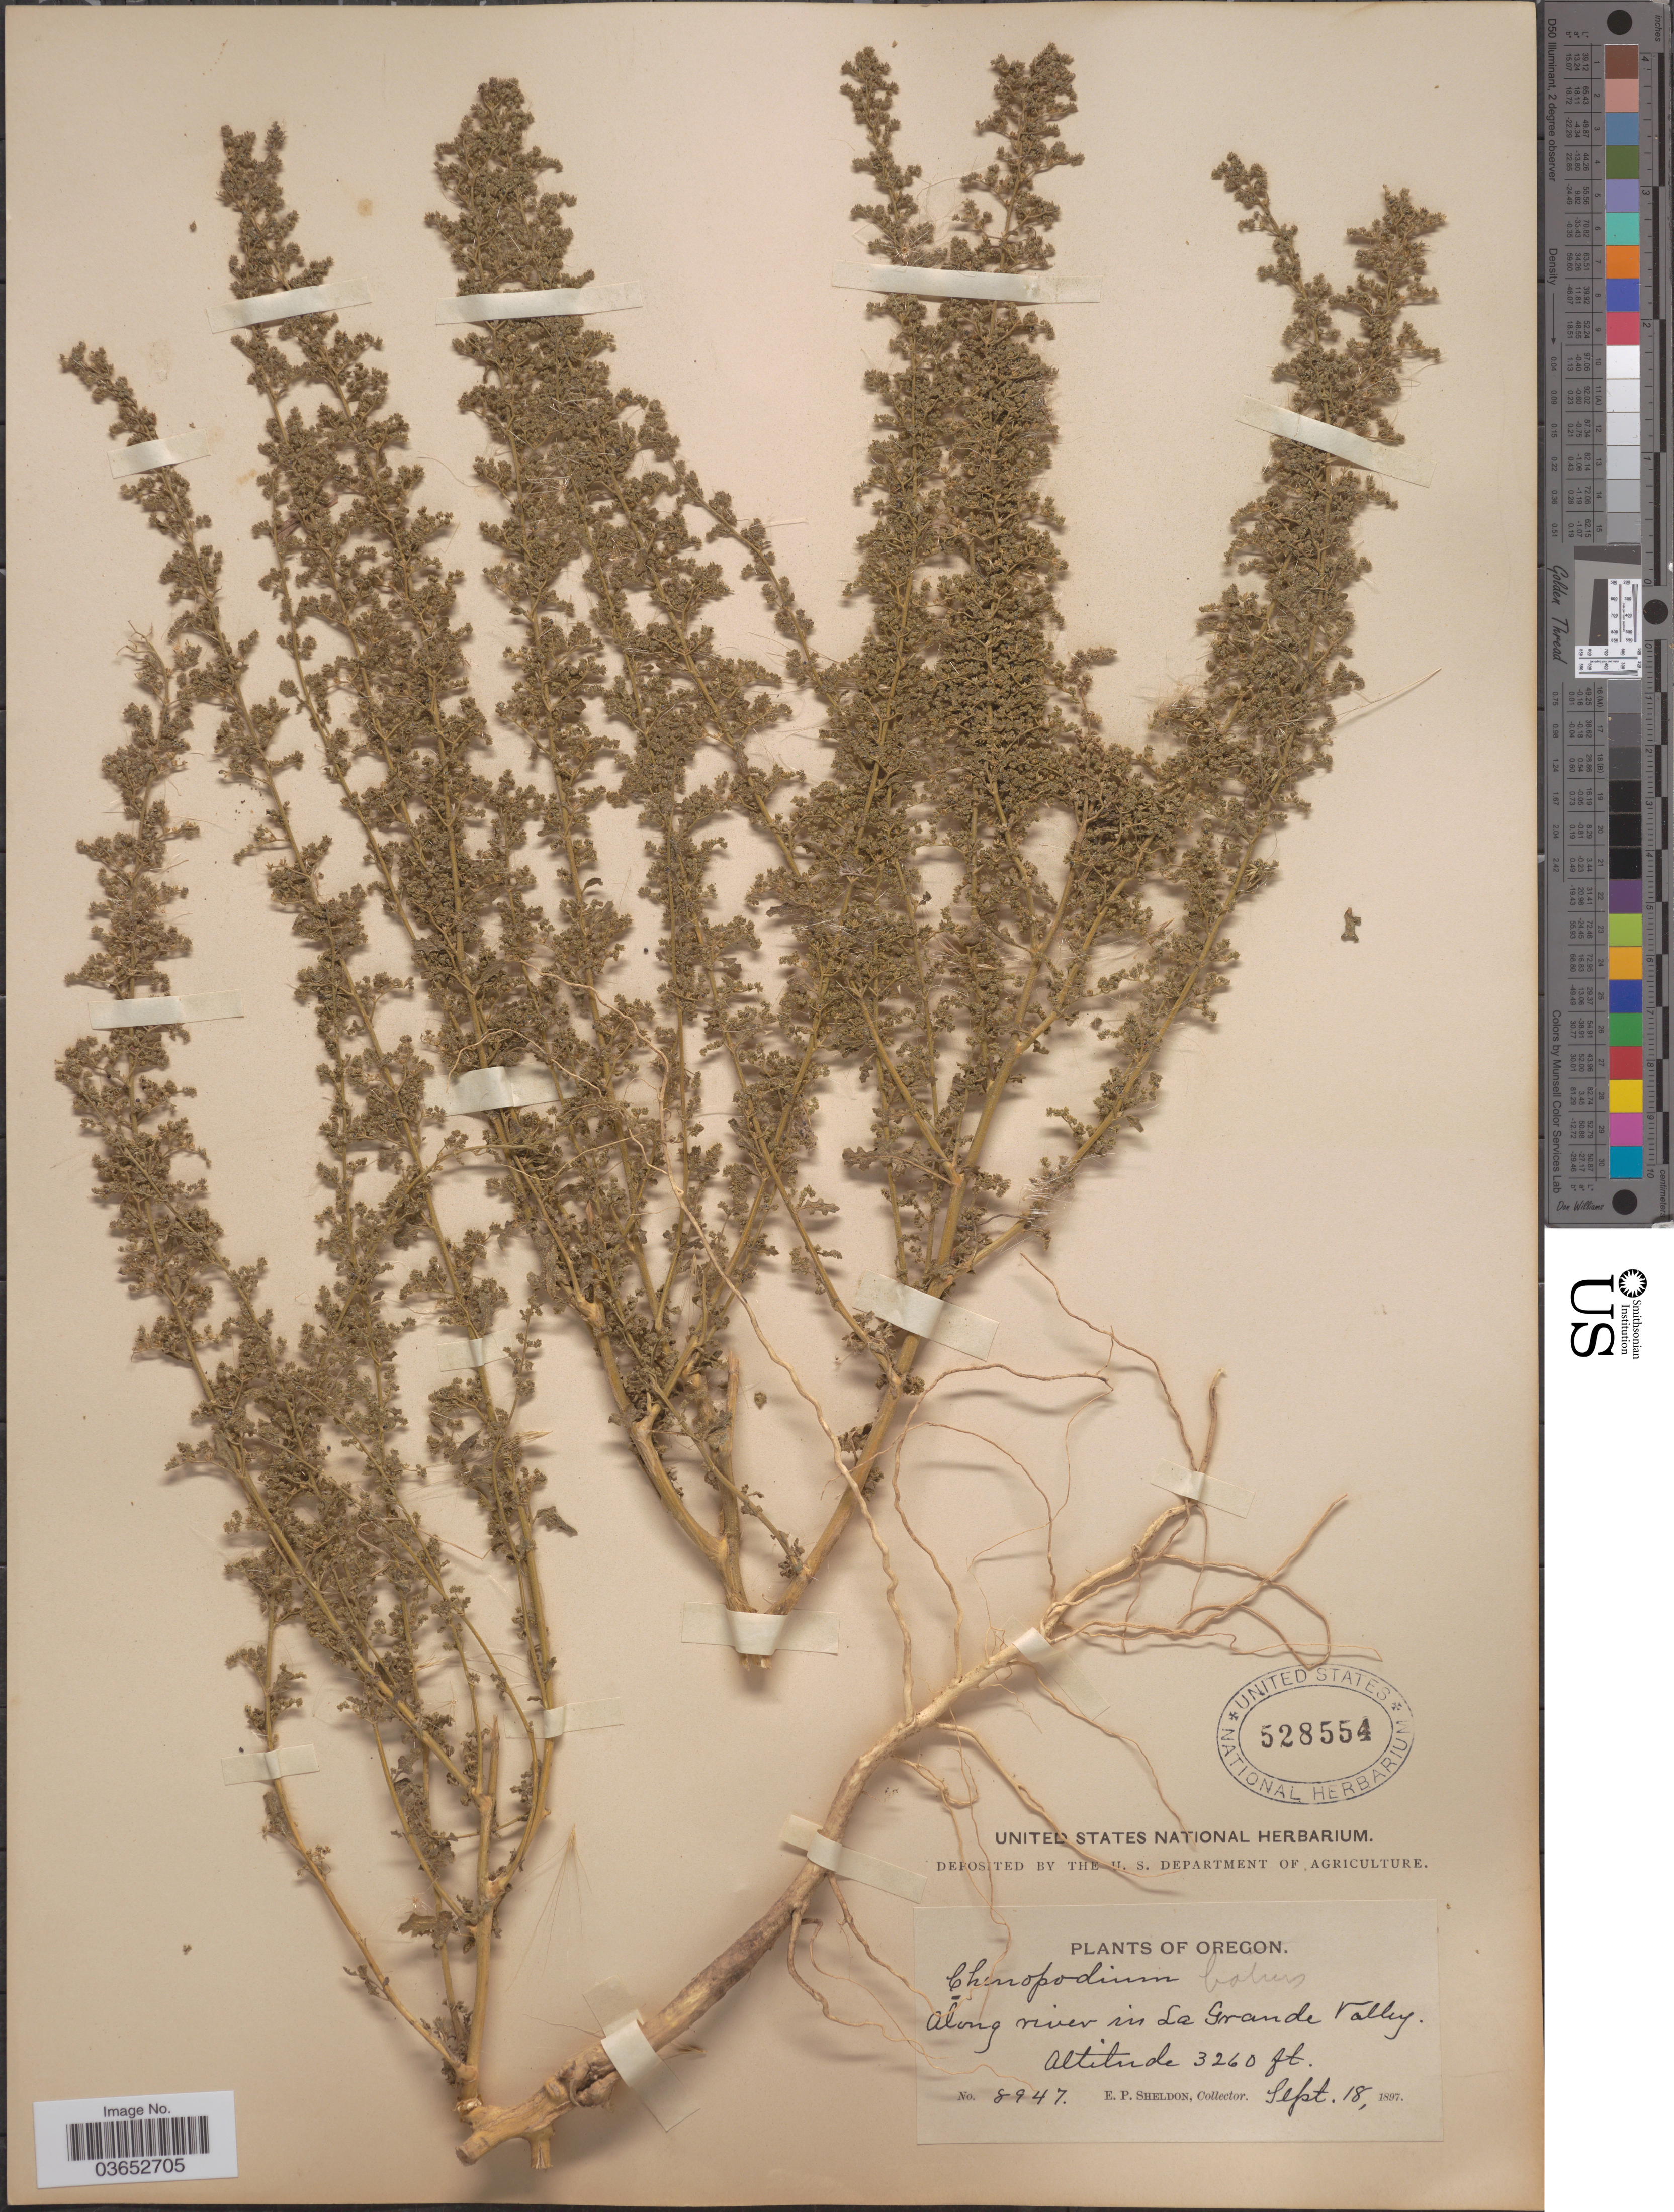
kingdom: Plantae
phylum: Tracheophyta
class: Magnoliopsida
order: Caryophyllales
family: Amaranthaceae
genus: Chenopodium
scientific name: Chenopodium botrys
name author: L.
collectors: E. P. Sheldon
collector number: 8947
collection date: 1897-09-18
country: United States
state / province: Oregon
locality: Along river in La Grande Valley.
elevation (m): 994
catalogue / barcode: US 528554